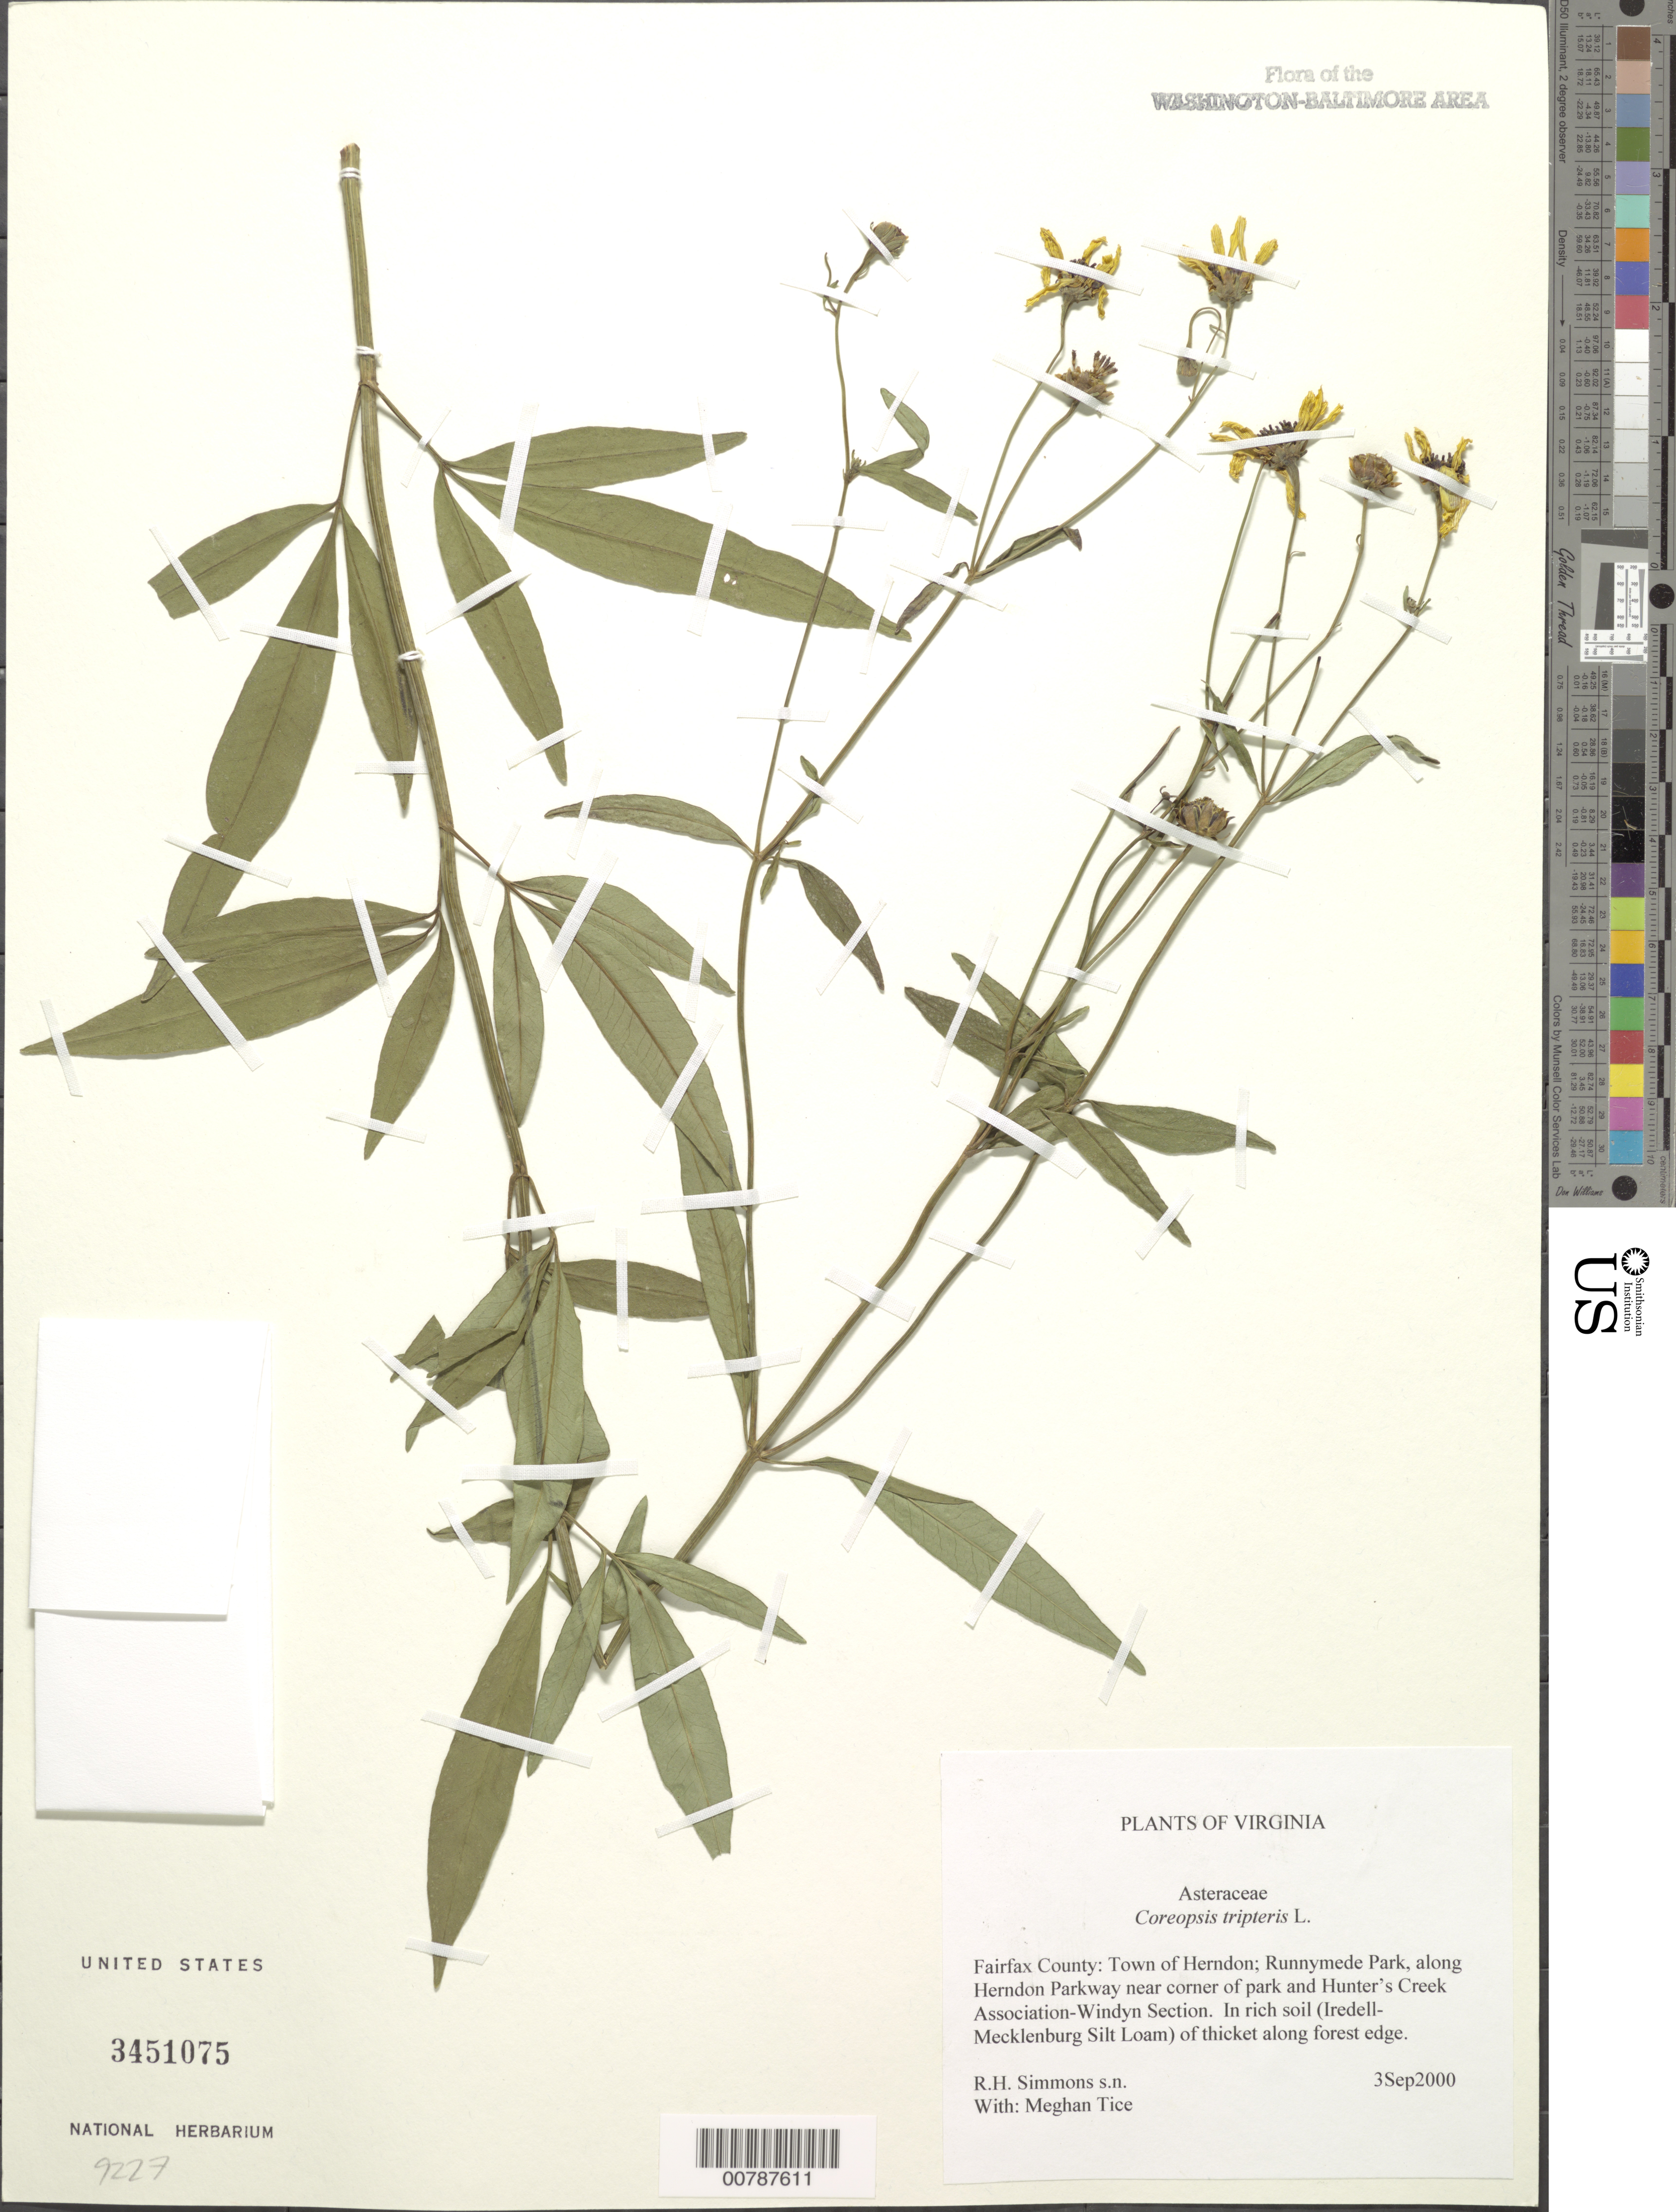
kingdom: Plantae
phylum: Tracheophyta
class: Magnoliopsida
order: Asterales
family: Asteraceae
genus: Coreopsis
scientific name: Coreopsis tripteris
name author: L.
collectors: R. H. Simmons & M. Tice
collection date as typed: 3 Sep 2000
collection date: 2000-09-03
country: United States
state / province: Virginia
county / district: Fairfax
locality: Town of Herndon; Runnymede Park, along Herndon Parkway near corner of park and Hunter's Creek Association-Windyn Section.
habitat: In rich soil (Iredell-Mecklenburg Silt Loam) of thicket along forest edge.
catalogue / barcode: US 3451075